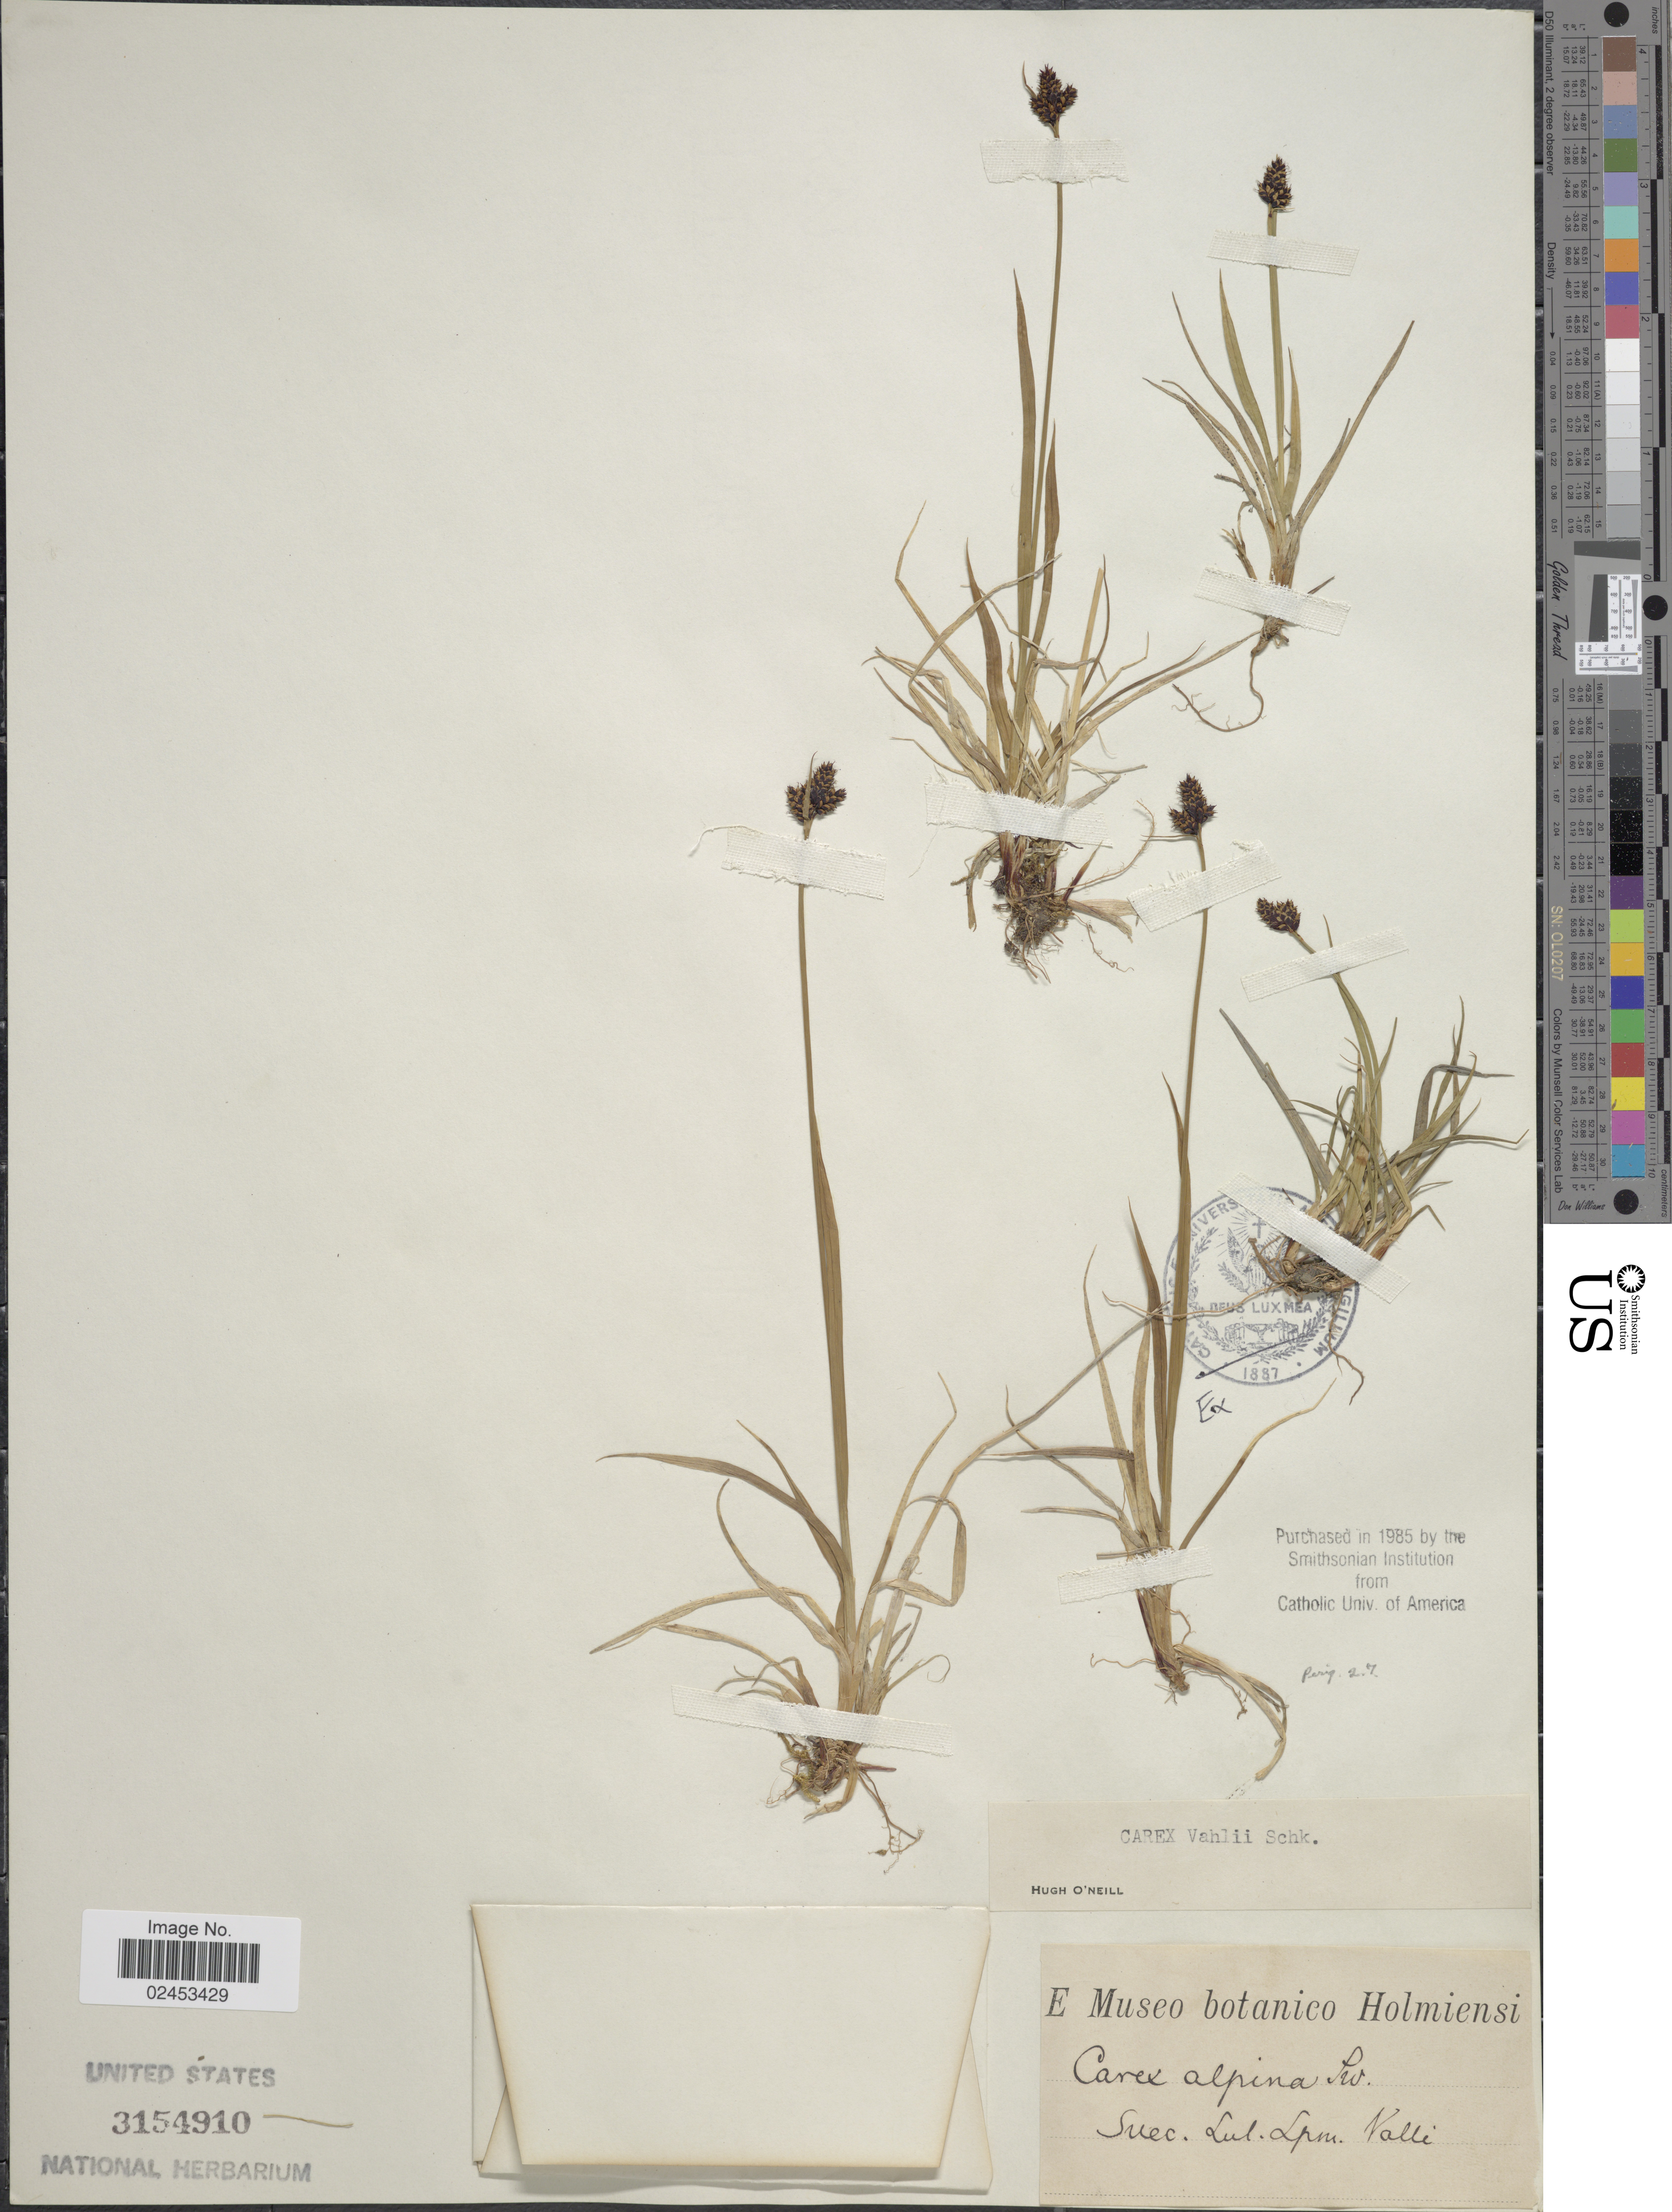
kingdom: Plantae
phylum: Tracheophyta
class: Liliopsida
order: Poales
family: Cyperaceae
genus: Carex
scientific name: Carex norvegica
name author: Retz.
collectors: ex Museo botan. Holmiensi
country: Sweden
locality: Suec. Lul. Lpm. Vallé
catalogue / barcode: US 3154910